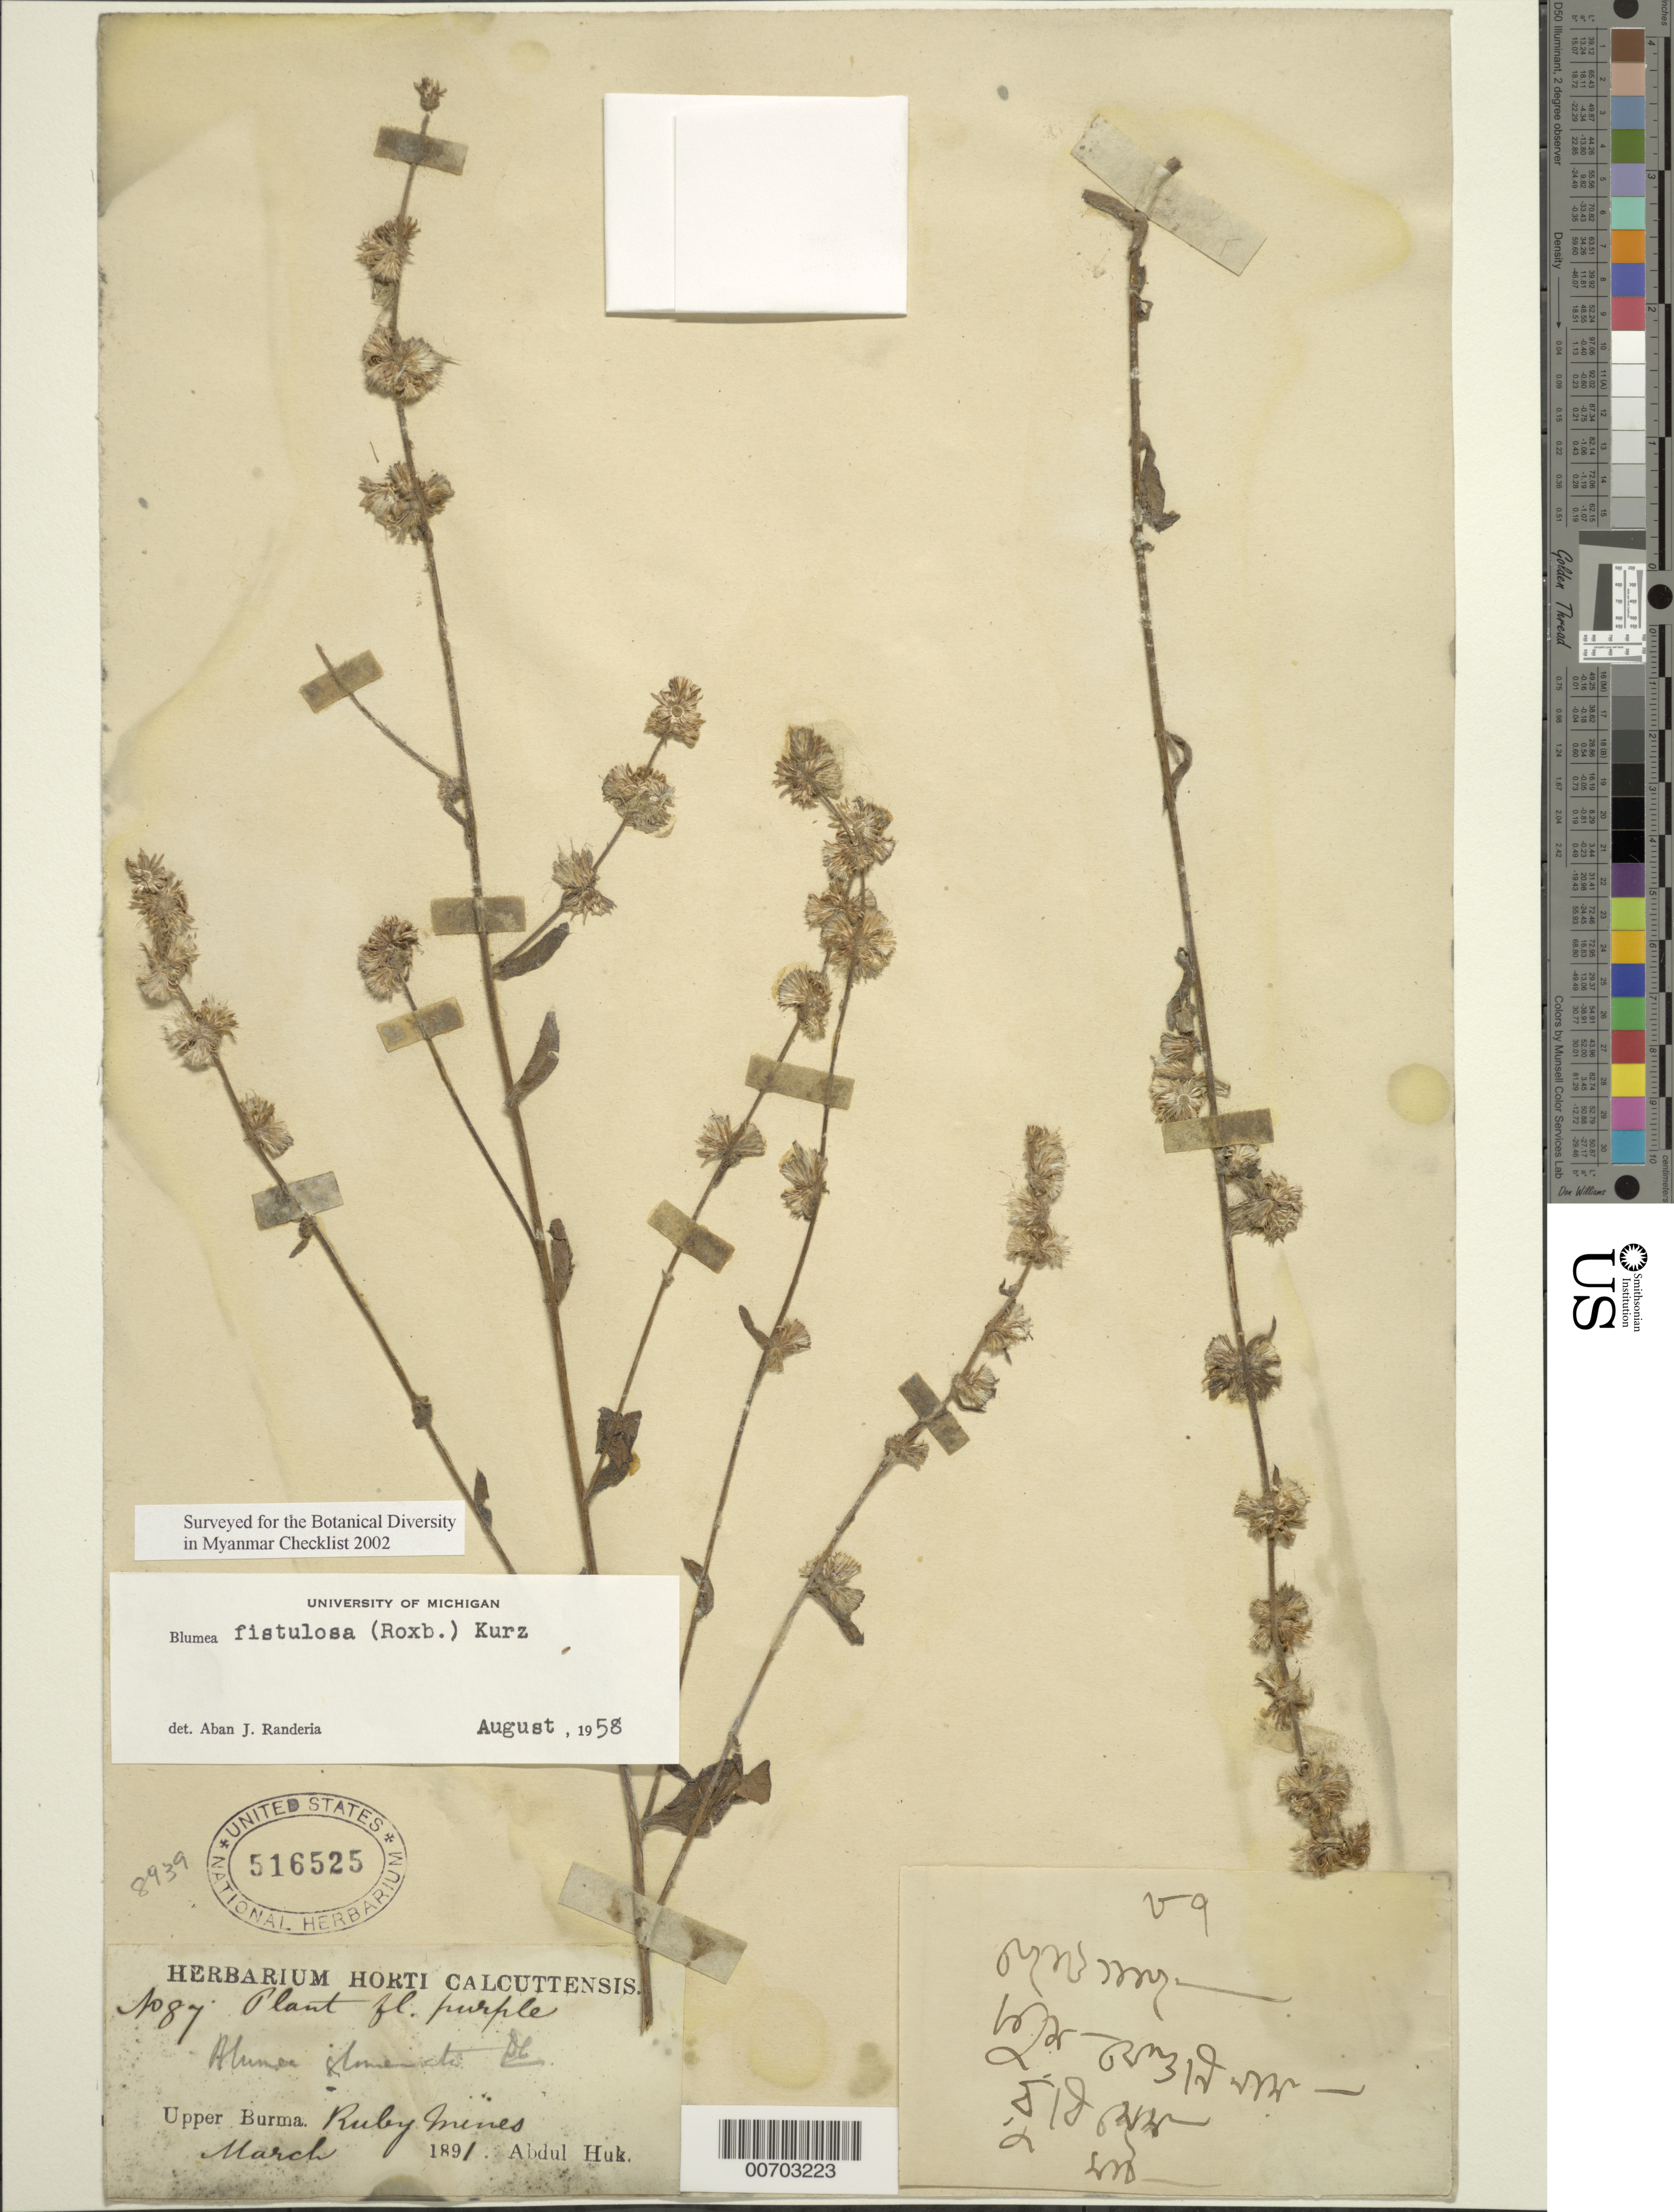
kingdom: Plantae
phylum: Tracheophyta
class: Magnoliopsida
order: Asterales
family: Asteraceae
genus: Blumea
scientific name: Blumea fistulosa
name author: (Roxb.) Kurz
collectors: A. Huk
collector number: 87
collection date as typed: Mar 1891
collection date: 1891-03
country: Myanmar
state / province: Mandalay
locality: Ruby Mines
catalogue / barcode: US 516525